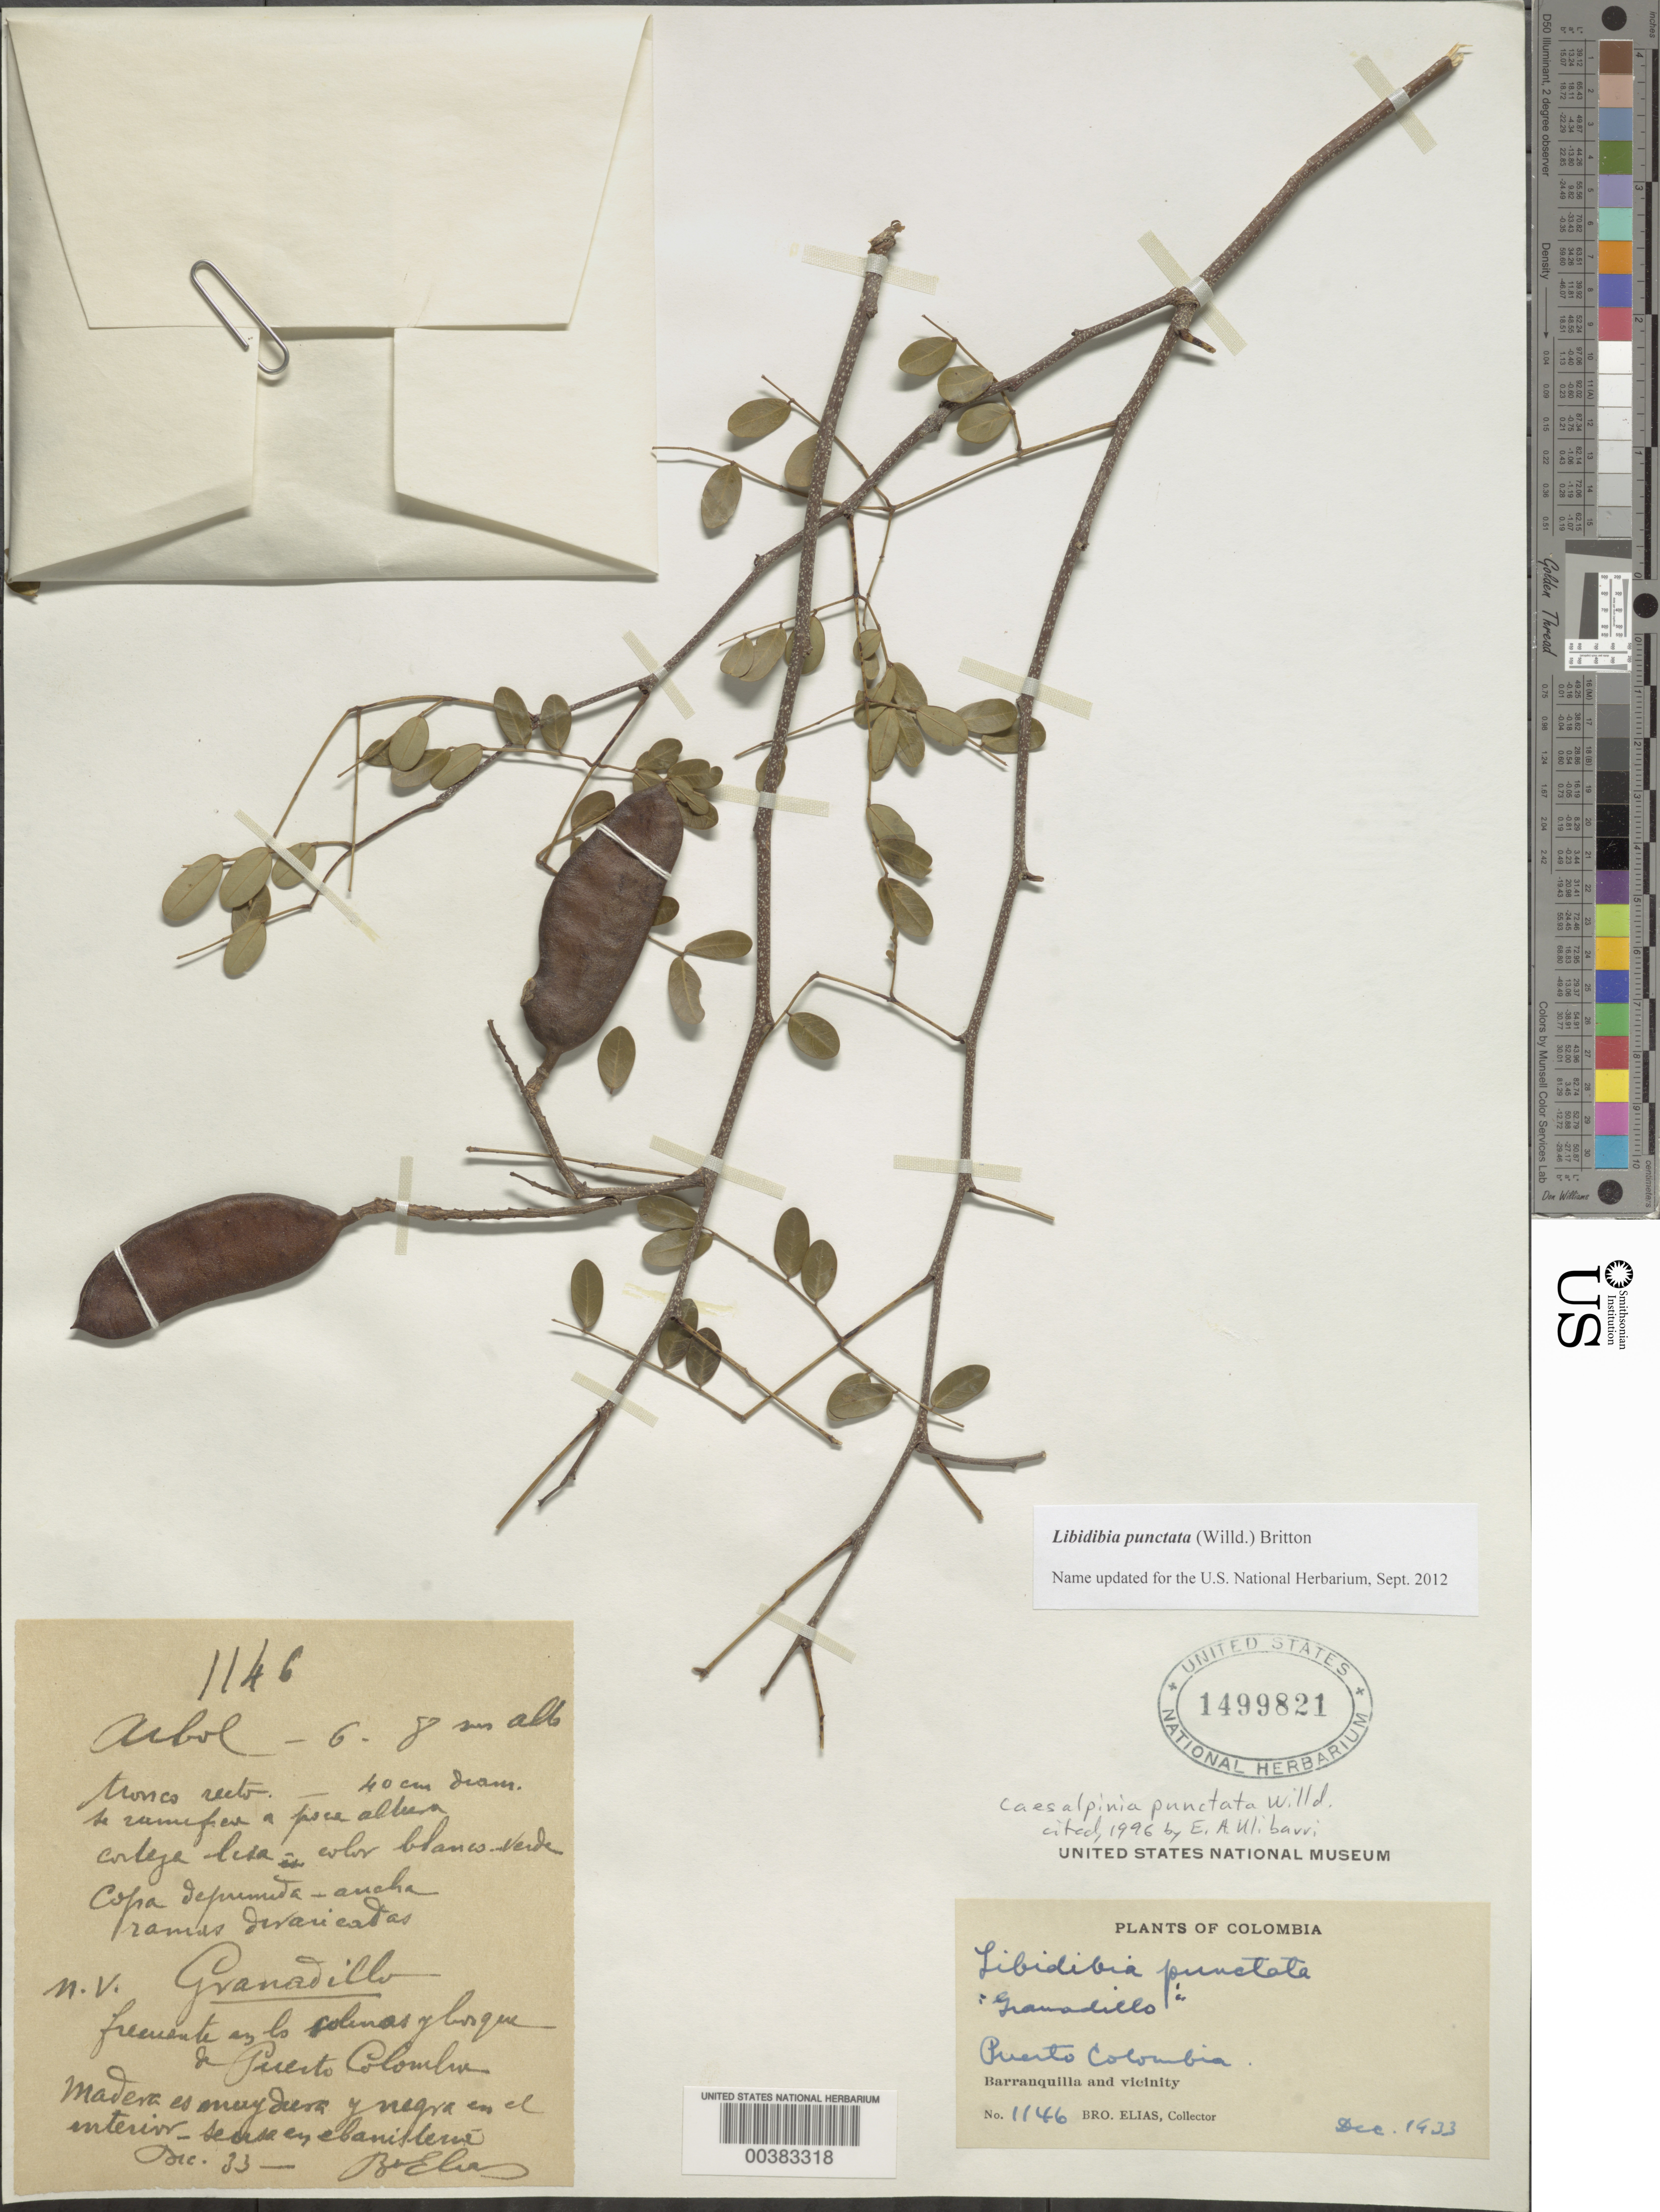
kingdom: Plantae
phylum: Tracheophyta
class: Magnoliopsida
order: Fabales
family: Fabaceae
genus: Libidibia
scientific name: Libidibia punctata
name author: (Willd.) Britton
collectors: Bro. Elias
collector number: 1146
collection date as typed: Dec 1923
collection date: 1923-12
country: Colombia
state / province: Atlántico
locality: Puerto Colombia; Barranquilla and vicinity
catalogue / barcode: US 1499821